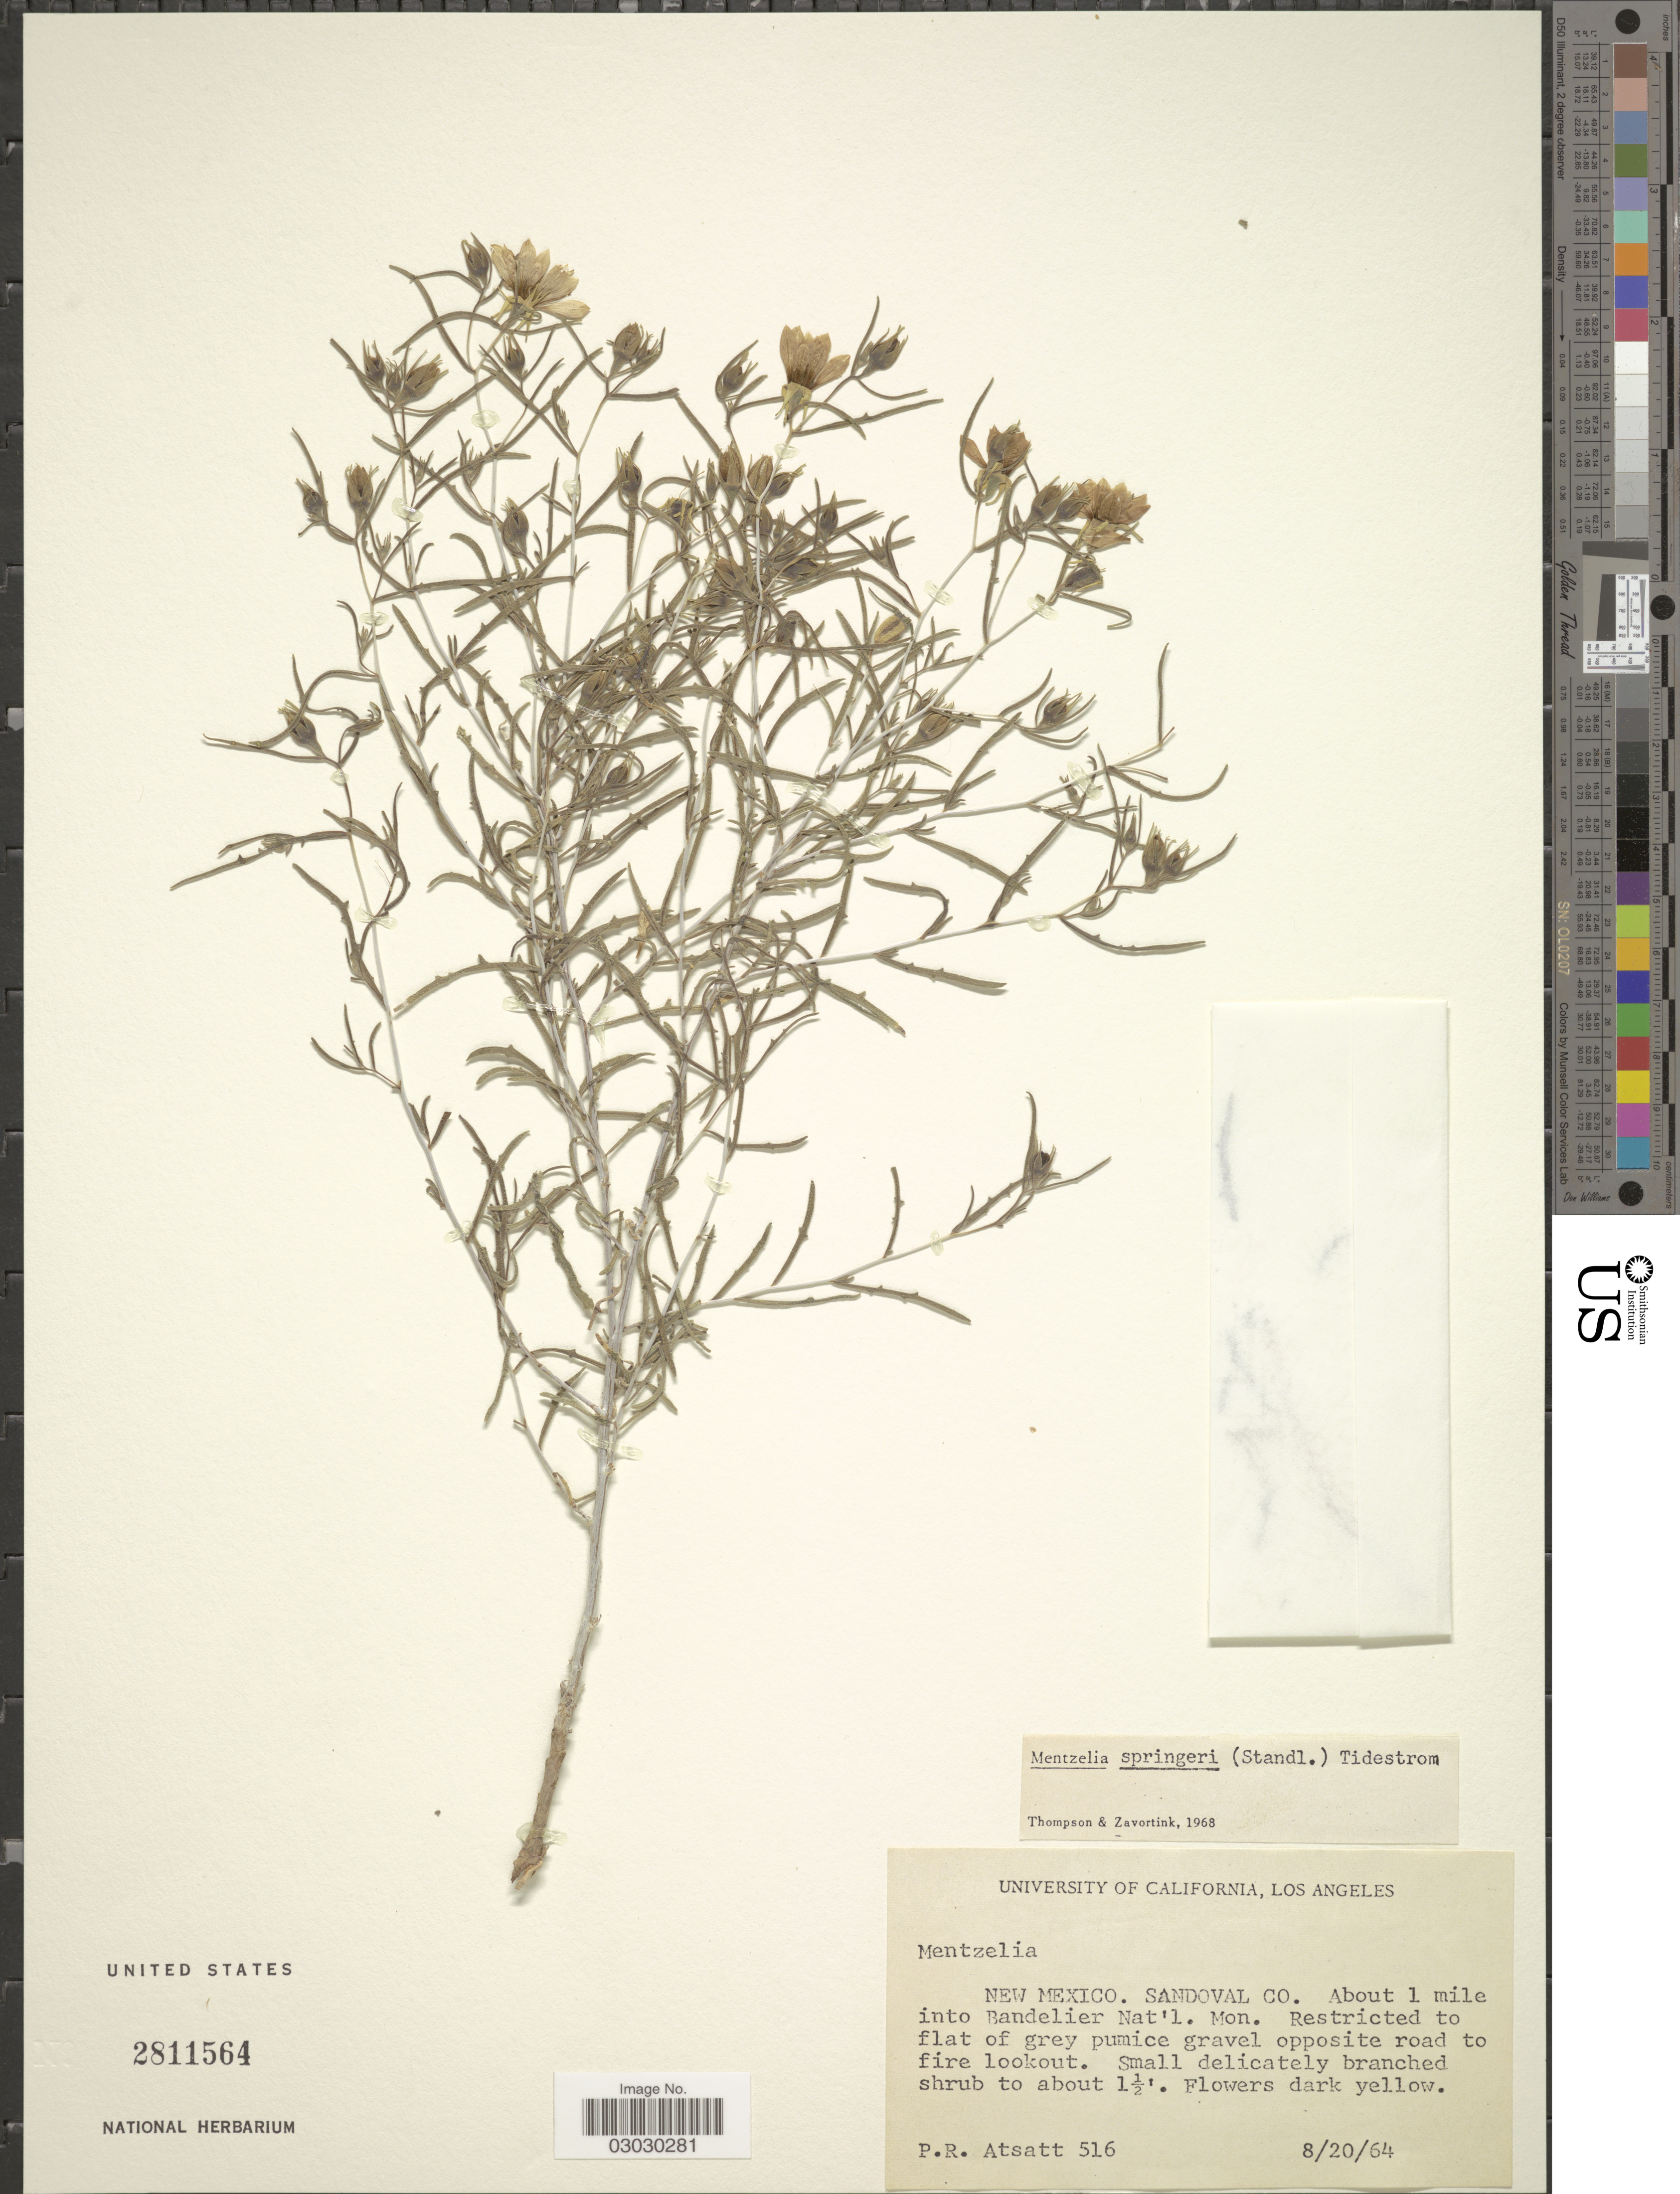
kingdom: Plantae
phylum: Tracheophyta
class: Magnoliopsida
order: Cornales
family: Loasaceae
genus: Mentzelia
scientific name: Mentzelia springeri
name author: (Standl.) Tidestr.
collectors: P. R. Atsatt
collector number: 516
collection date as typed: Transcribed d/m/y: 20/8/64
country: United States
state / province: New Mexico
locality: Sandoval Co., About 1 mile into Bandelier Nat'l., Mon.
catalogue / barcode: US 2811564